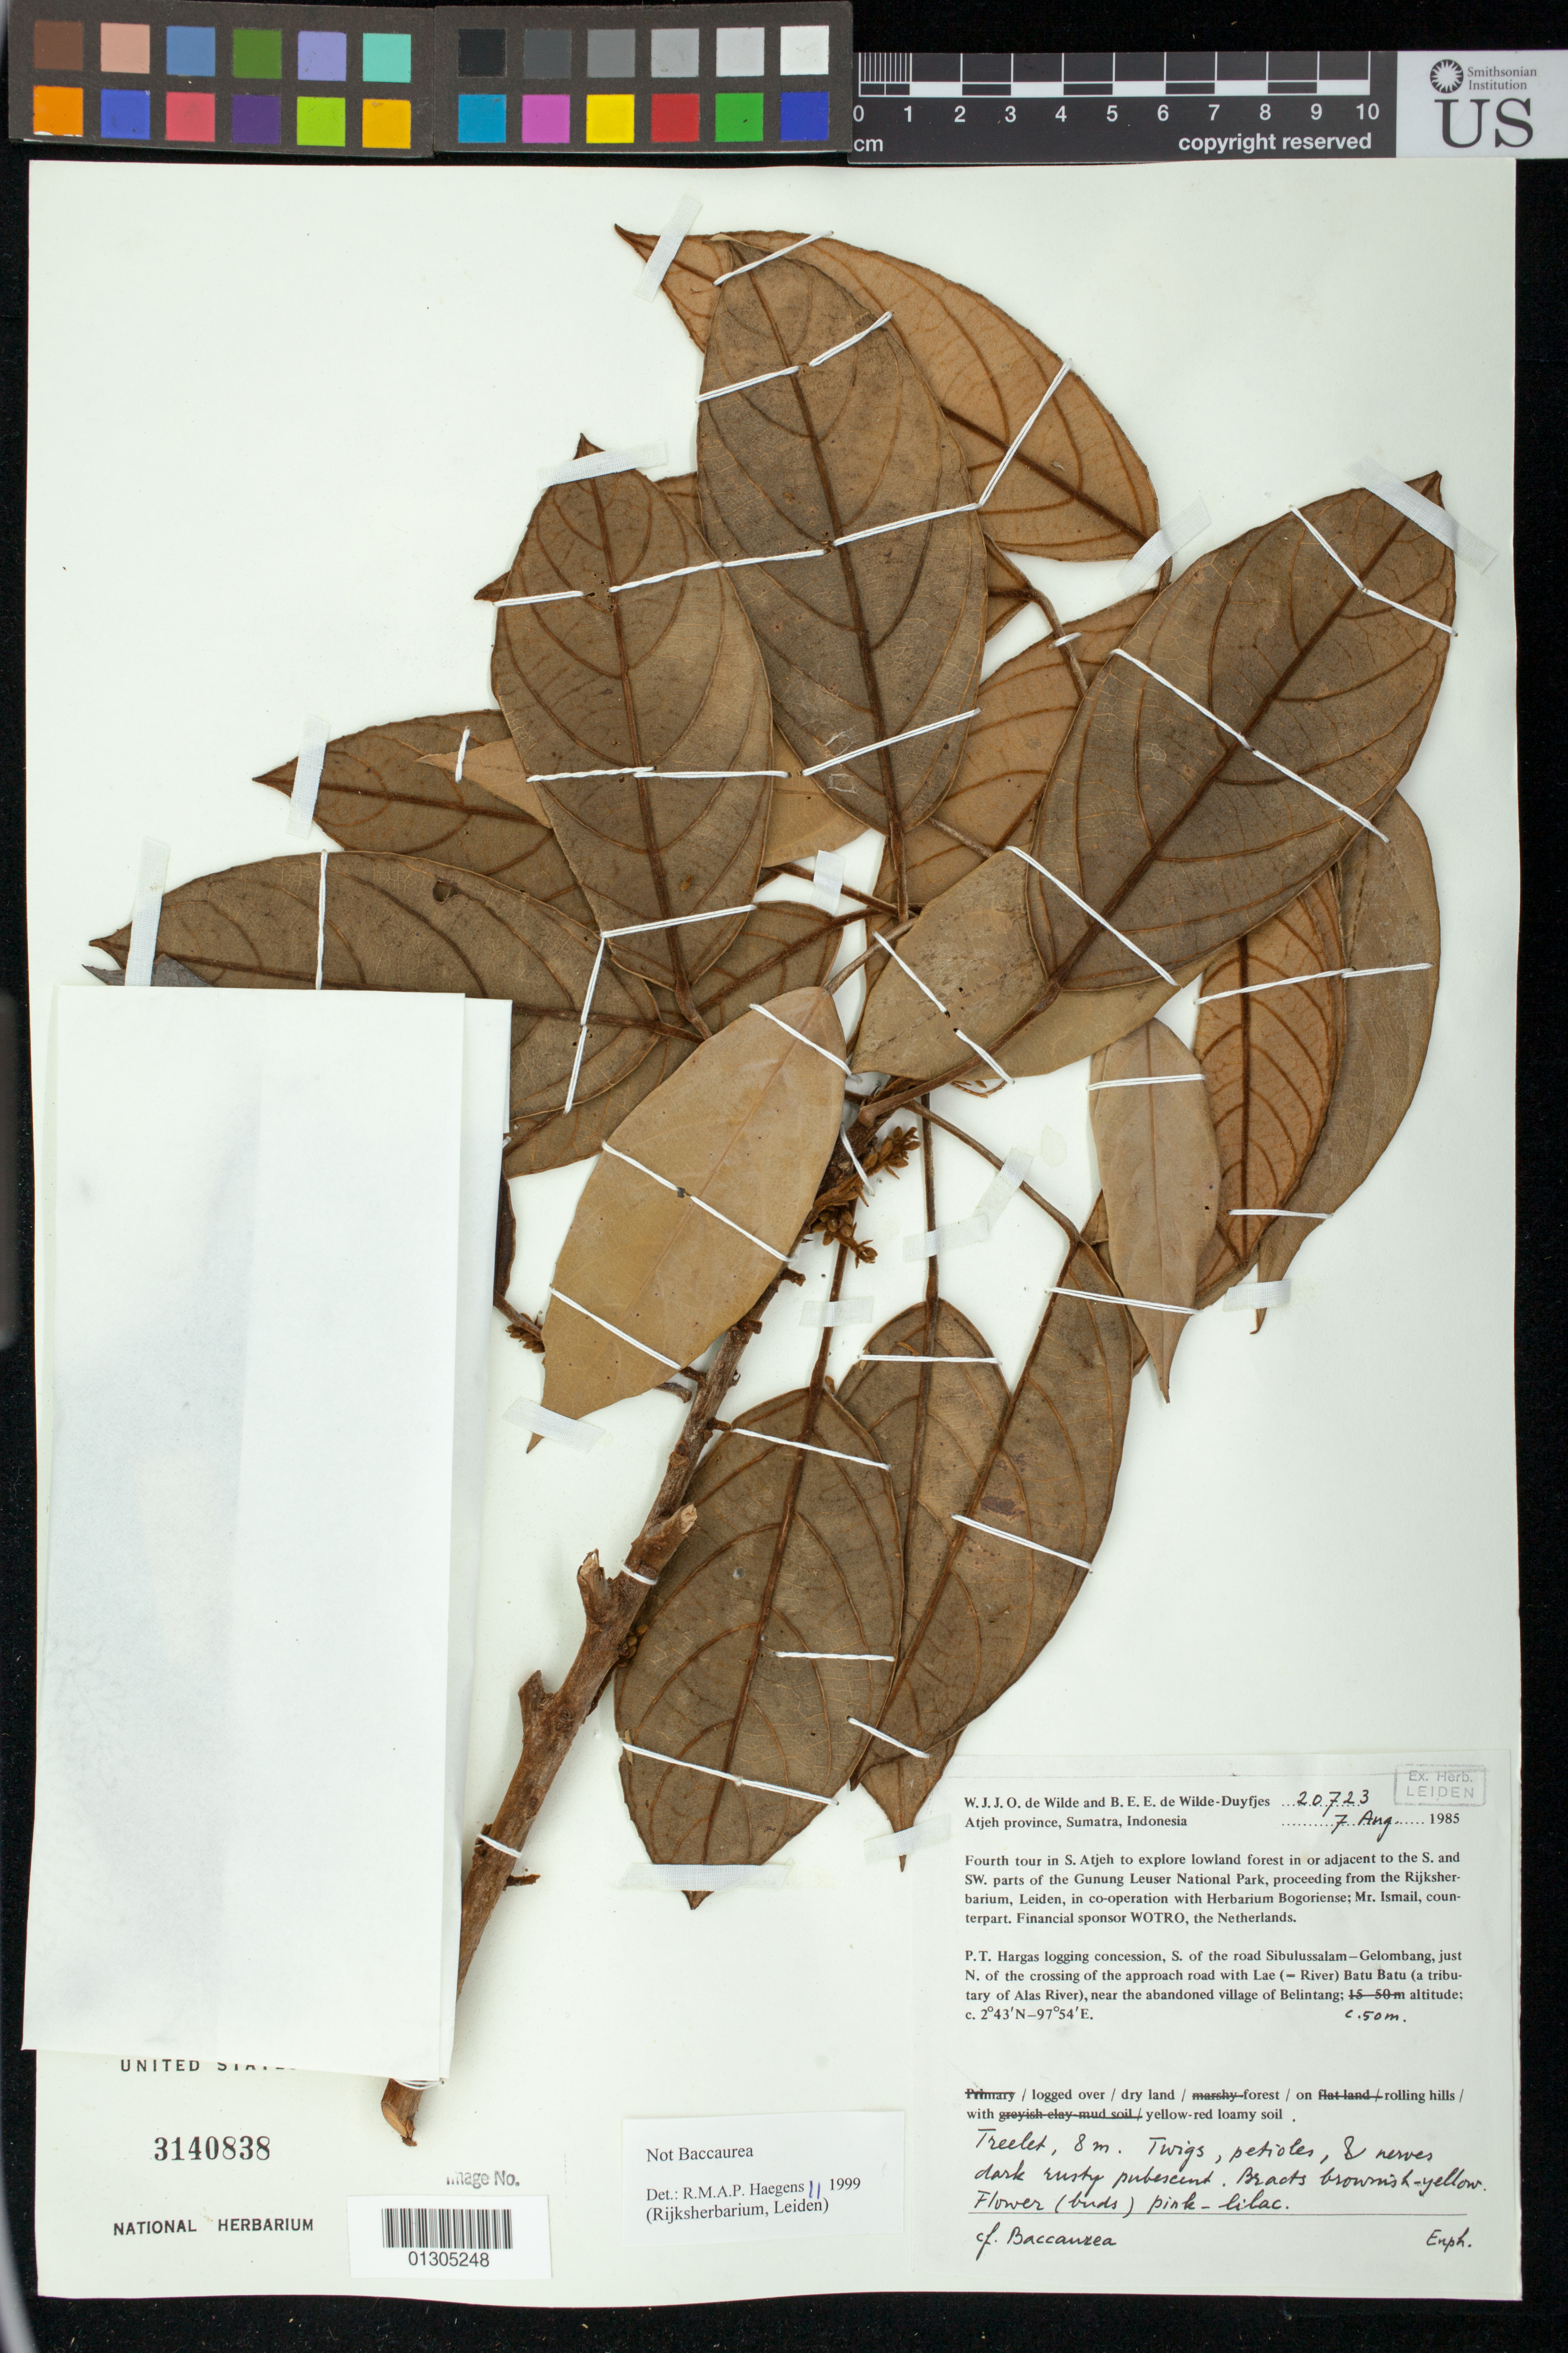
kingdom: Plantae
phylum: Tracheophyta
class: Magnoliopsida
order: Malpighiales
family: Euphorbiaceae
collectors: W. J. de Wilde & B. E. de Wilde-Duyfjes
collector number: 20723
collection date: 1985-08-07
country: Indonesia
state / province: Sumatra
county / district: Sumatera Utara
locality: P.T. Hargas logging concession, S. of the road Sibulussalam-Gelombang, just N. of the crossing of the approach road with Lae (-River) Batu Batu (a tributary of Alas River), near the abandoned village of Belintang;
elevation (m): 50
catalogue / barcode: US 3140838